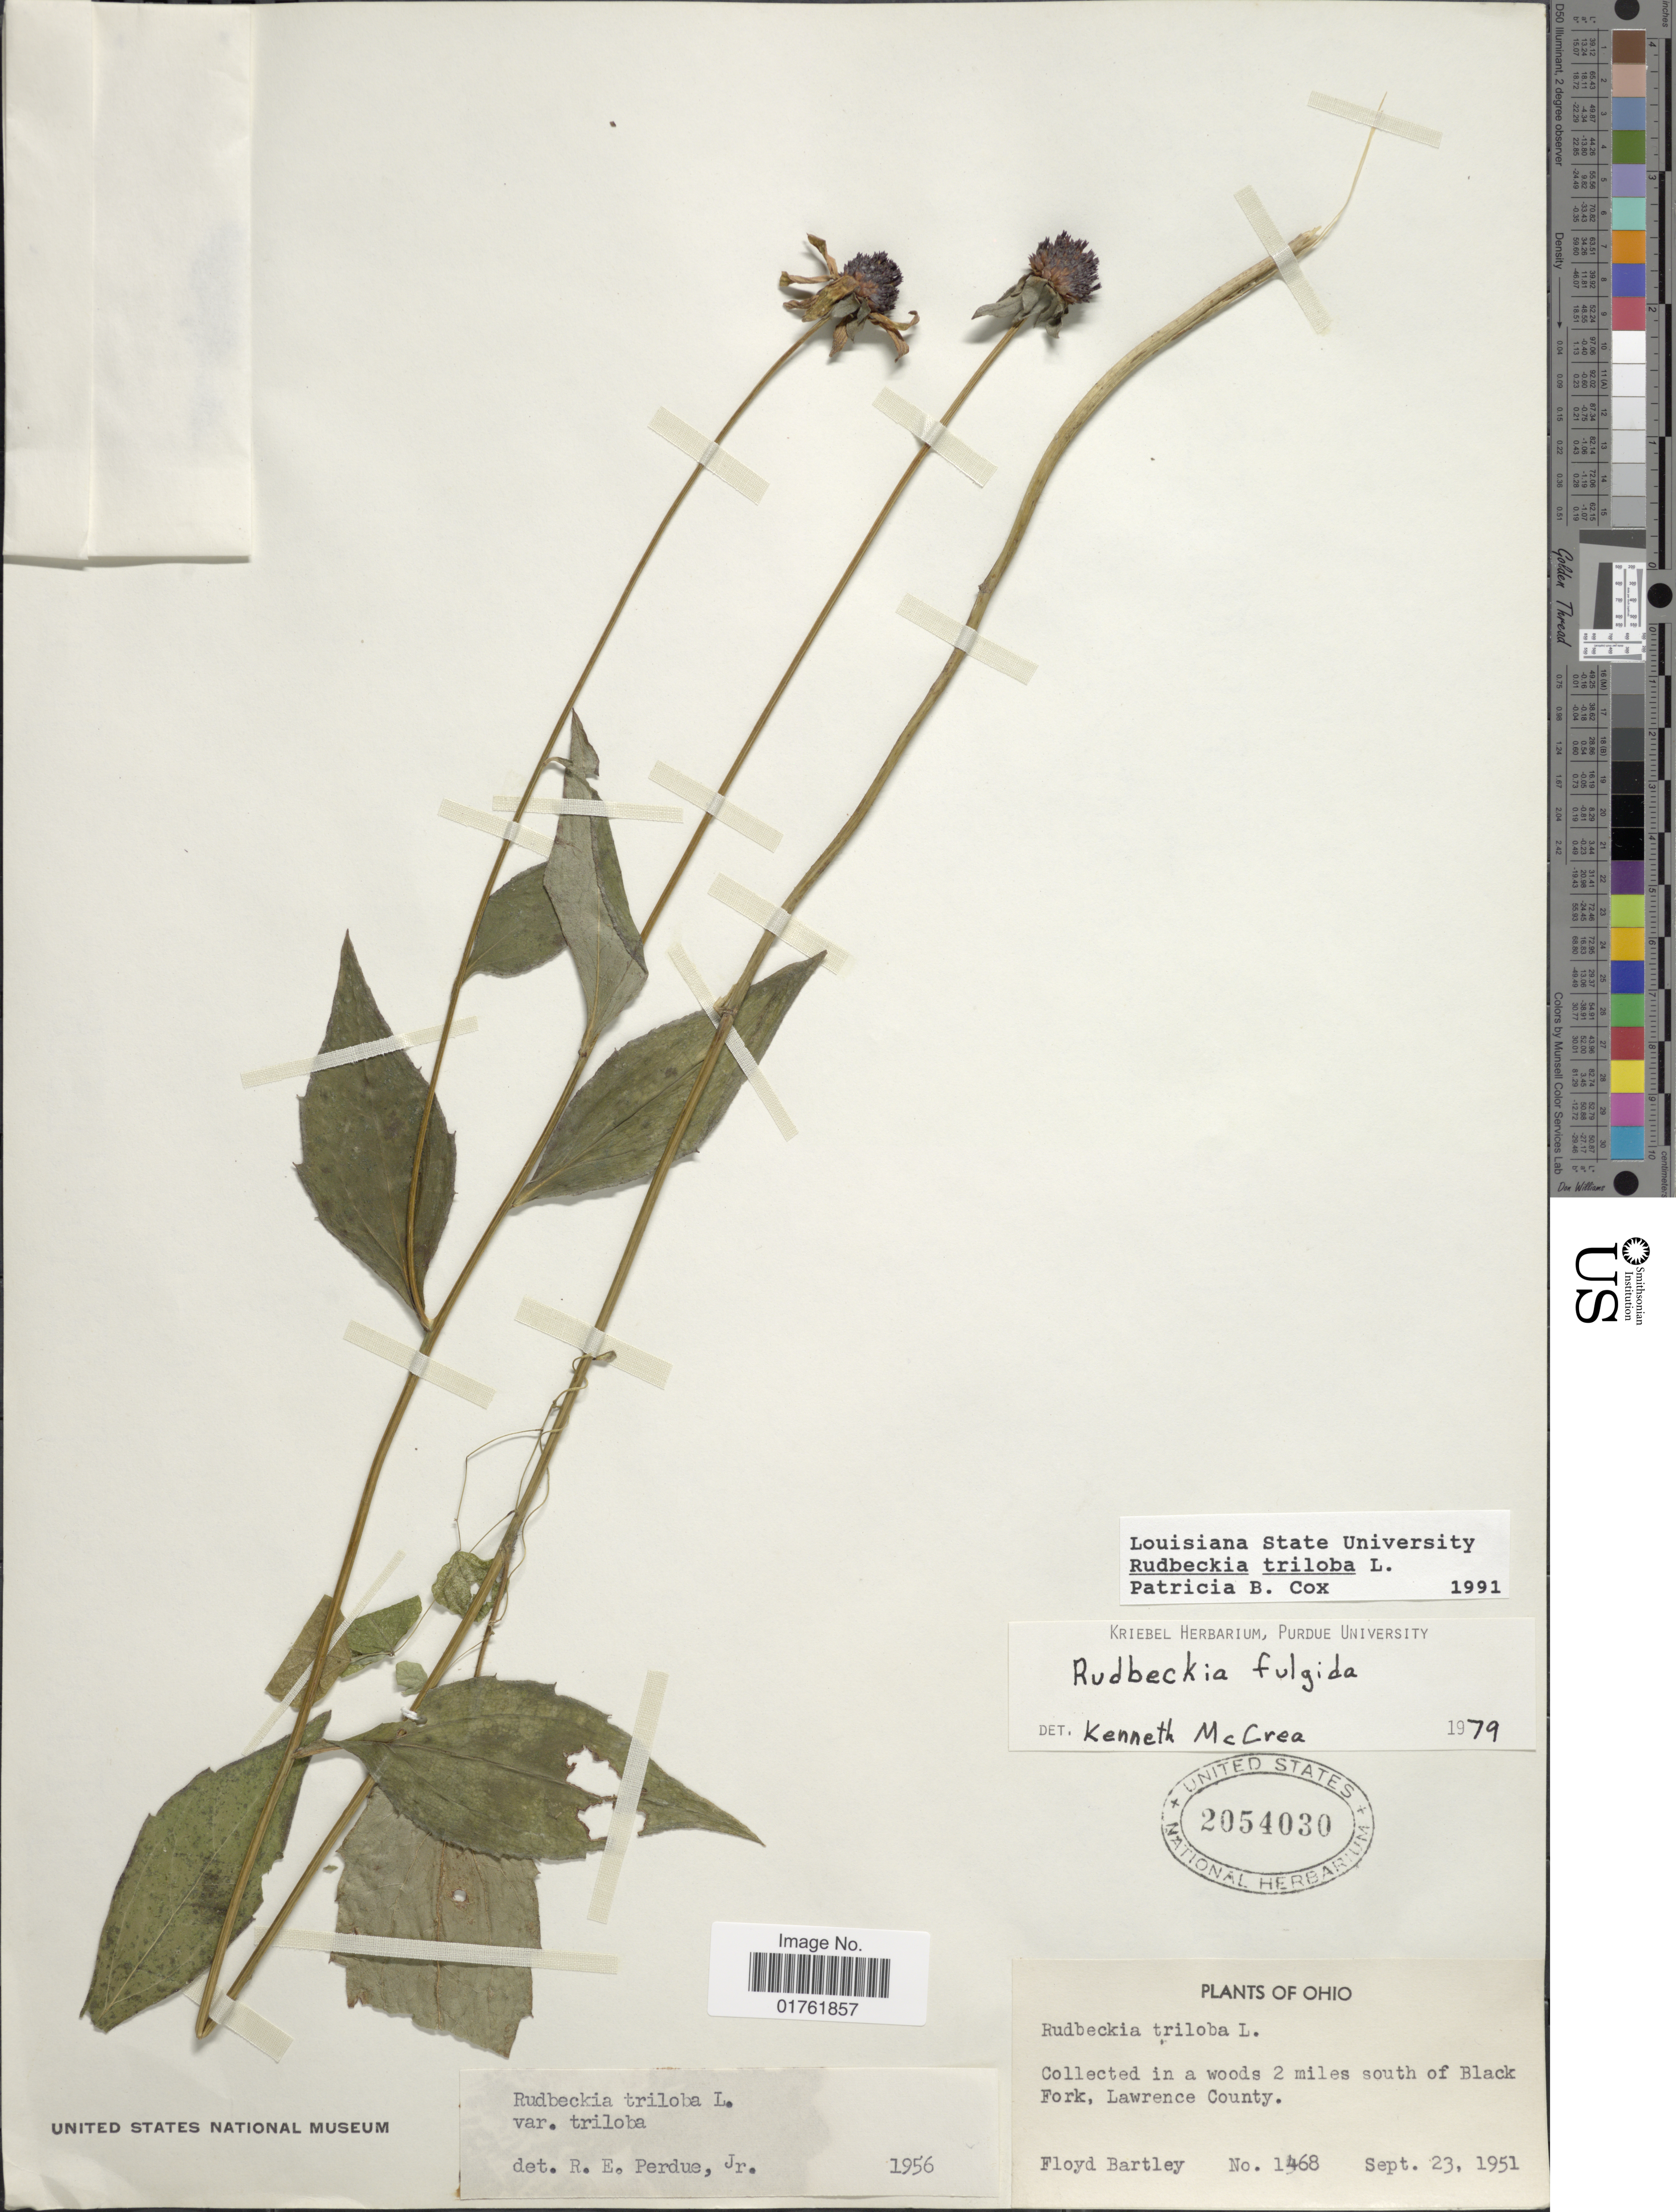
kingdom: Plantae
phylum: Tracheophyta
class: Magnoliopsida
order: Asterales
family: Asteraceae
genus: Rudbeckia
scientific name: Rudbeckia triloba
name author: L.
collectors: F. Bartley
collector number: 1468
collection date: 1951-09-23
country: United States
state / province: Ohio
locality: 2 miles south of Black Fork, Lawrence County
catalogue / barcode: US 2054030